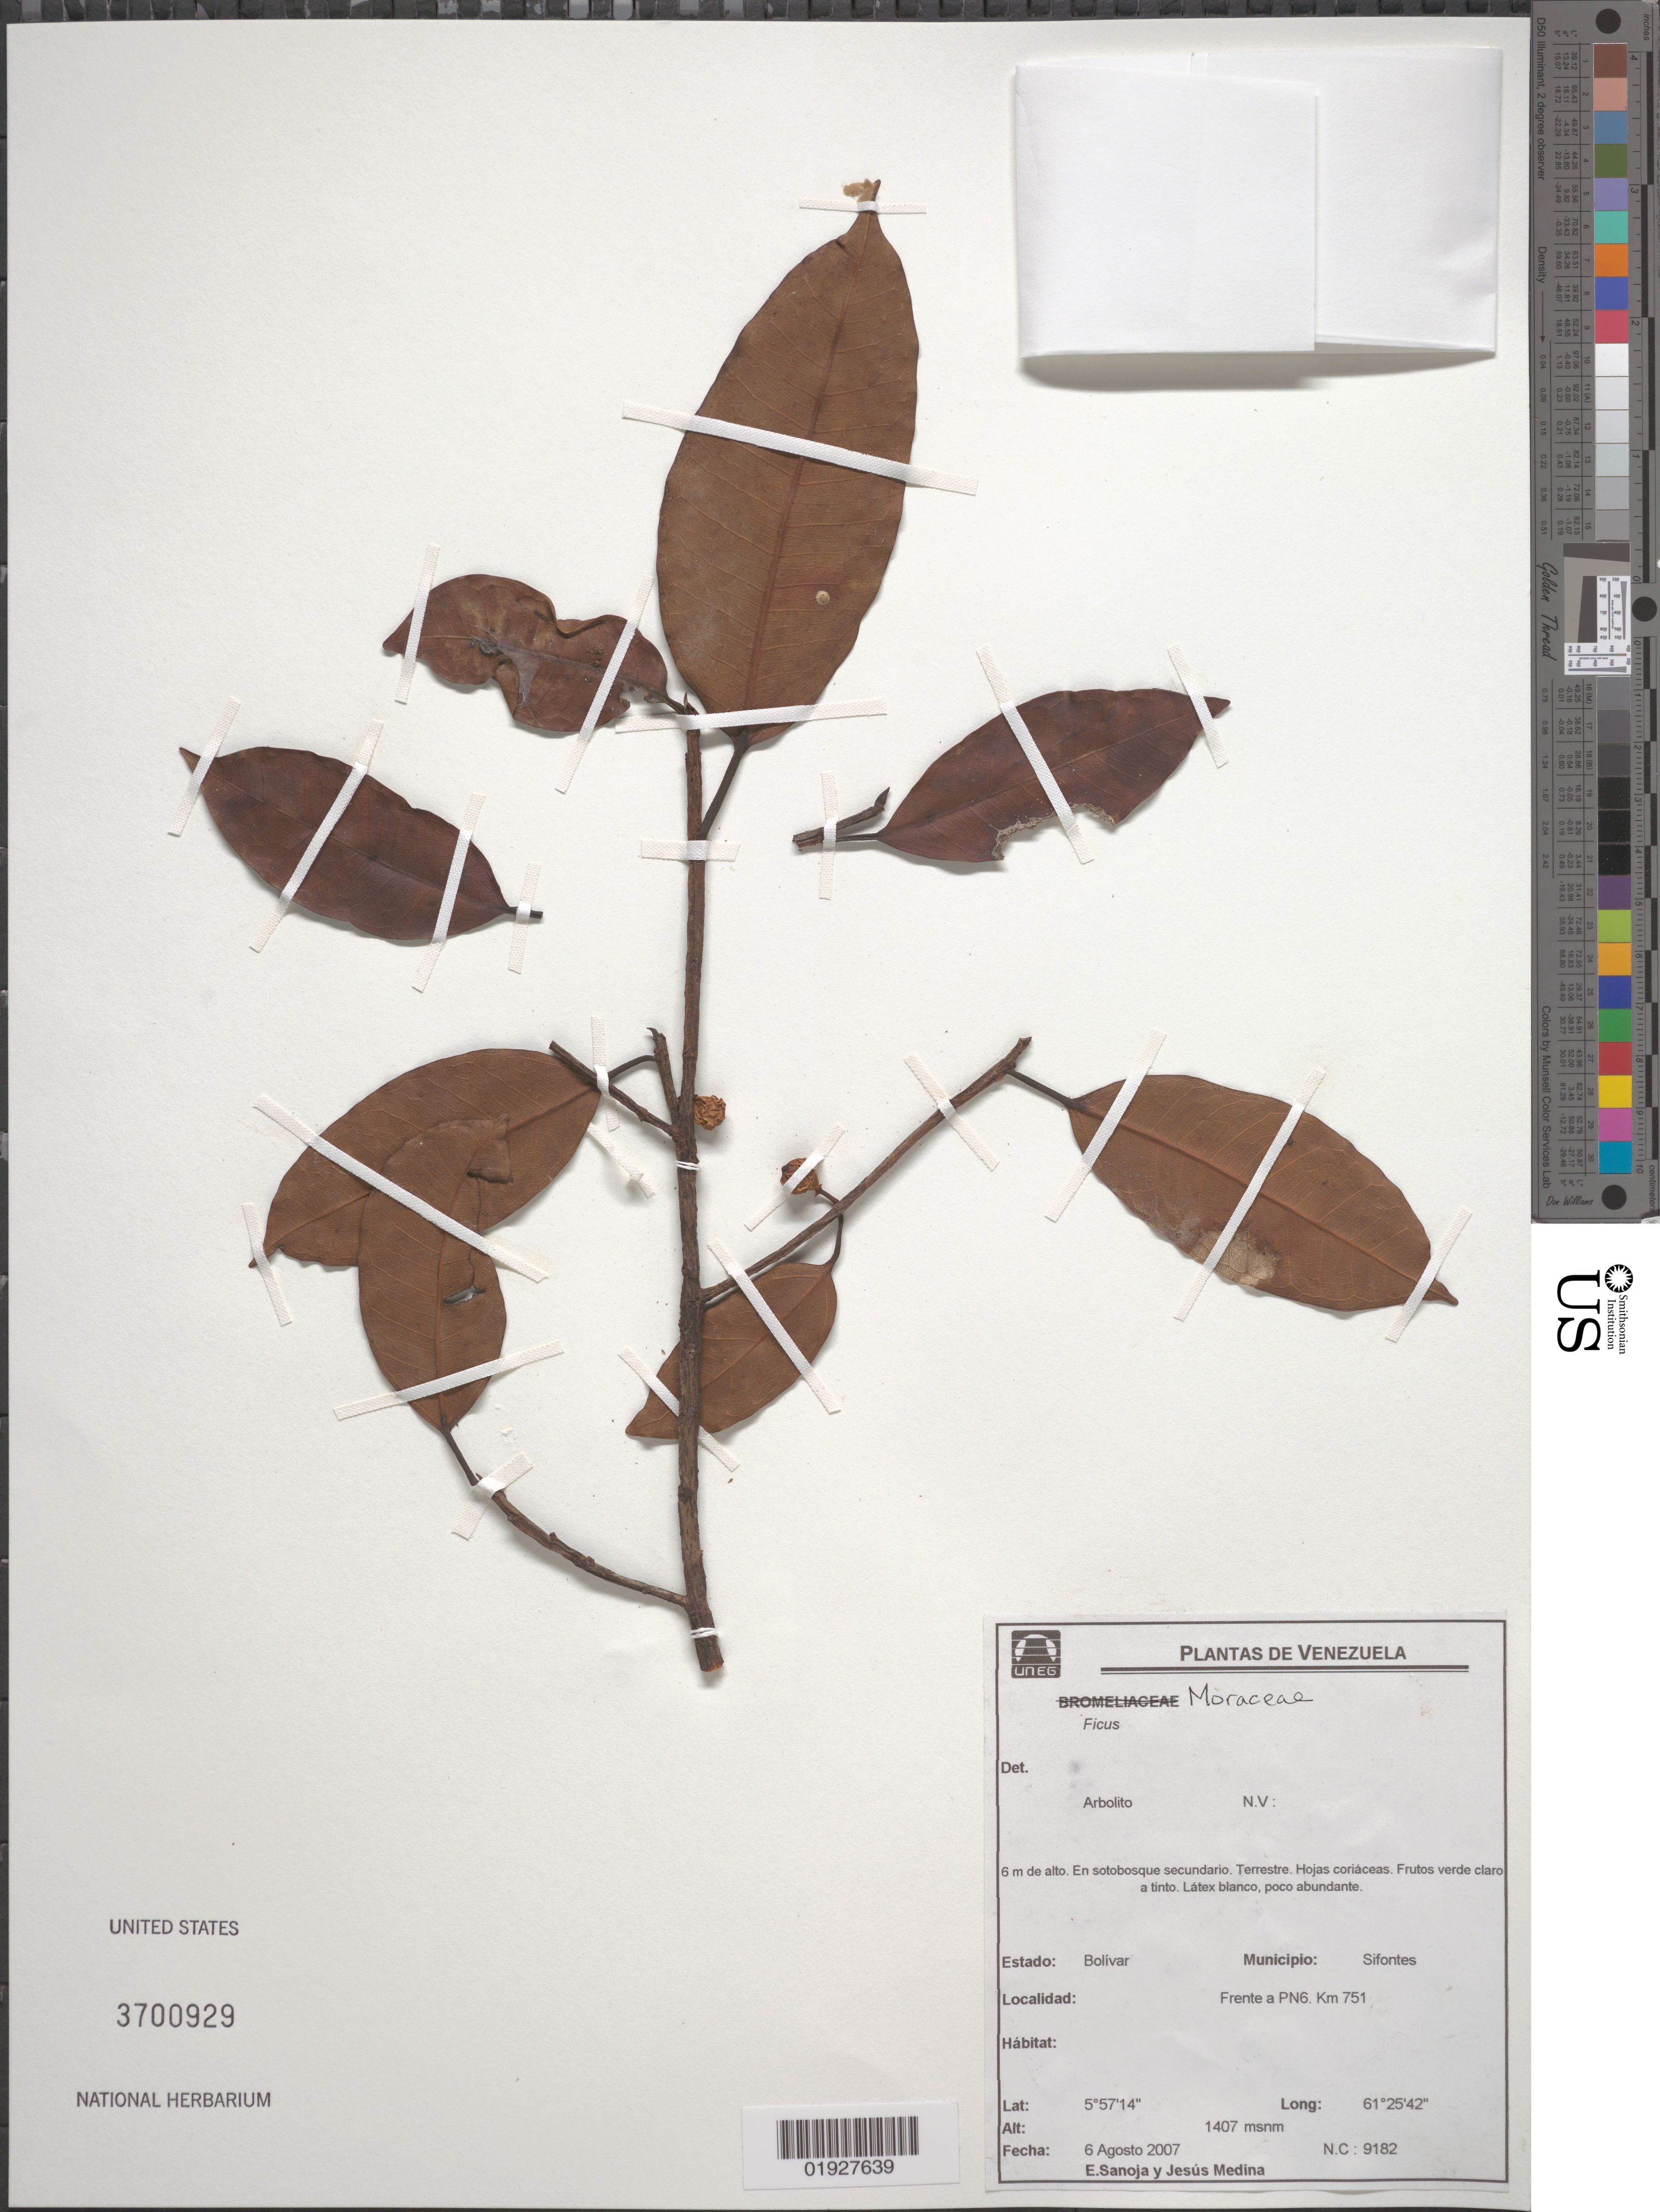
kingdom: Plantae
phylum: Tracheophyta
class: Magnoliopsida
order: Rosales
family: Moraceae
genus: Ficus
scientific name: Ficus sp.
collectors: E. Sanoja & J. Medina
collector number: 9182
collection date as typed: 6 Aug 2007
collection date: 2007-08-06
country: Venezuela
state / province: Bolivar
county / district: Sifontes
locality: Frente a PN6. Km 751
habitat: En sotobosque secundario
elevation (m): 1407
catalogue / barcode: US 3700929